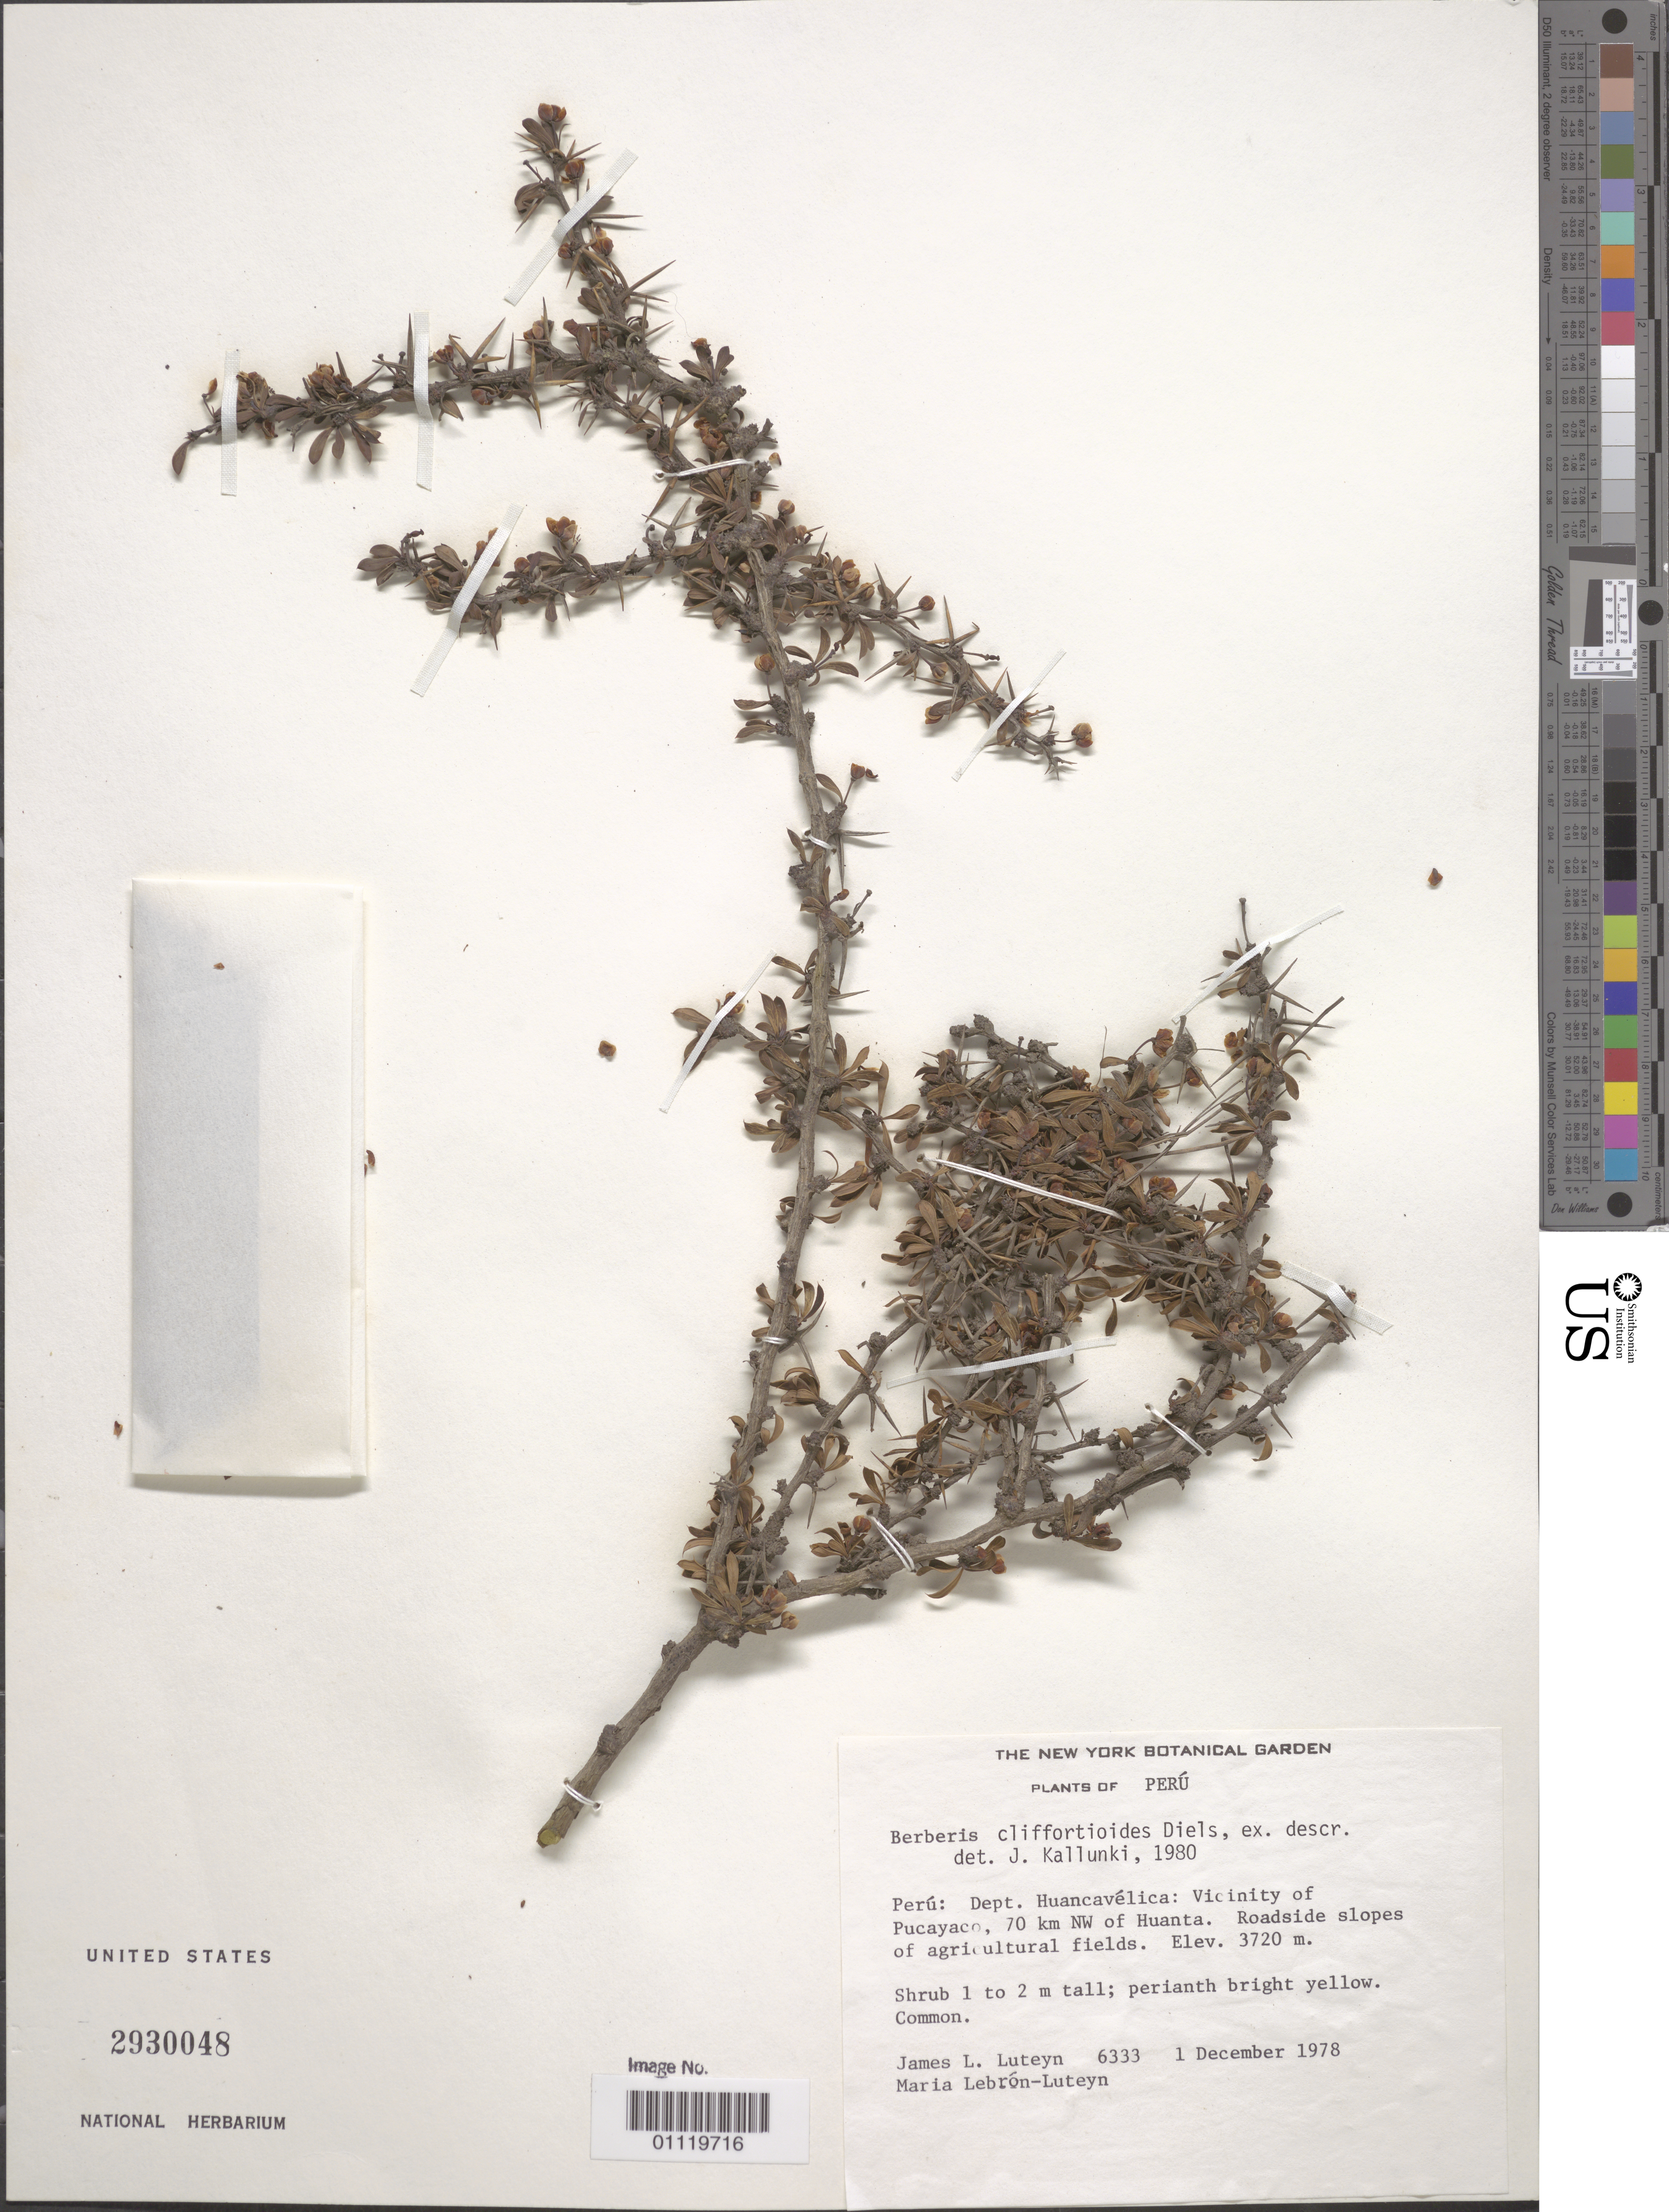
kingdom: Plantae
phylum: Tracheophyta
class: Magnoliopsida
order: Ranunculales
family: Berberidaceae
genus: Berberis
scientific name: Berberis cliffortioides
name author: Diels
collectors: J. L. Luteyn & M. L. Lebrón-Luteyn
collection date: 1978-12-01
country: Peru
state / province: Huancavelica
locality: Vicinity of Pucayaco, 70 km north west of Huanta. Roadside slopes of agricultural fields.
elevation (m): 3270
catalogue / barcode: US 2930048